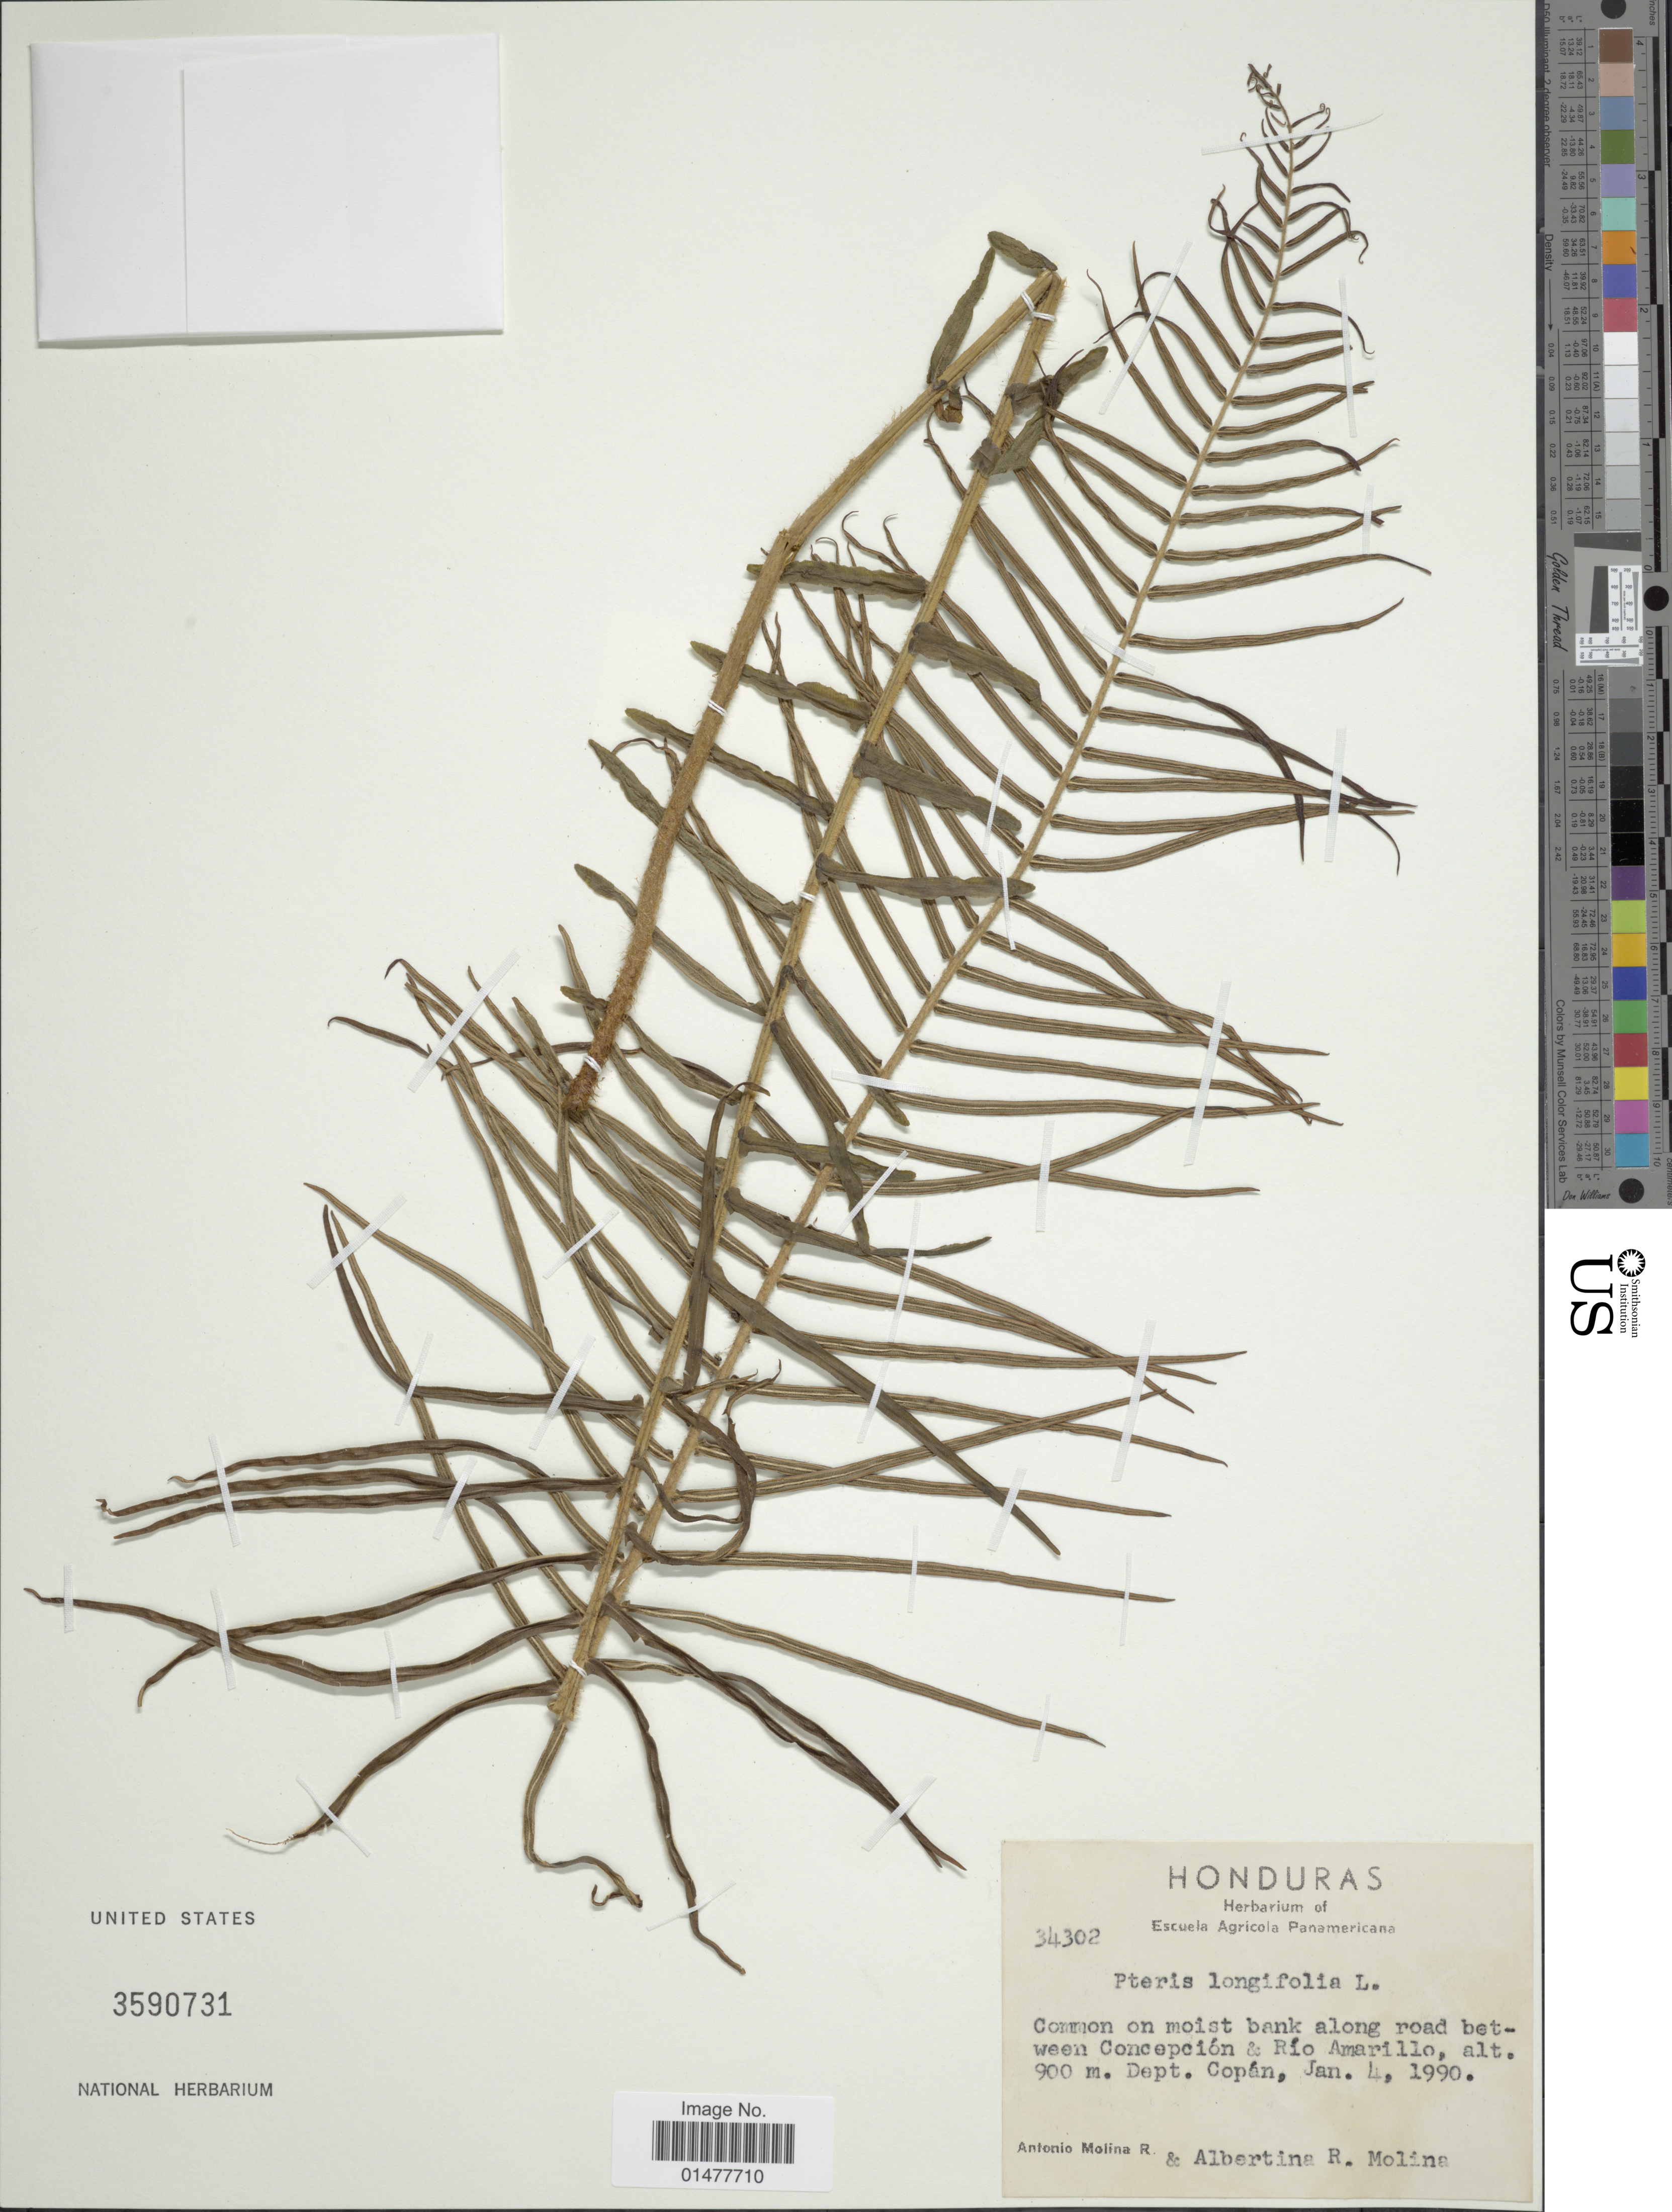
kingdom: Plantae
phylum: Tracheophyta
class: Polypodiopsida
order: Polypodiales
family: Pteridaceae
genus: Pteris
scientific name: Pteris longifolia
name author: L.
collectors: A. Molina R. & A. R. Molina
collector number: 34302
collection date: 1990-01-04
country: Honduras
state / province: Copán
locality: Common on moist bank along road between Concepción & Rio Amarillo.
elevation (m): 900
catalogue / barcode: US 3590731